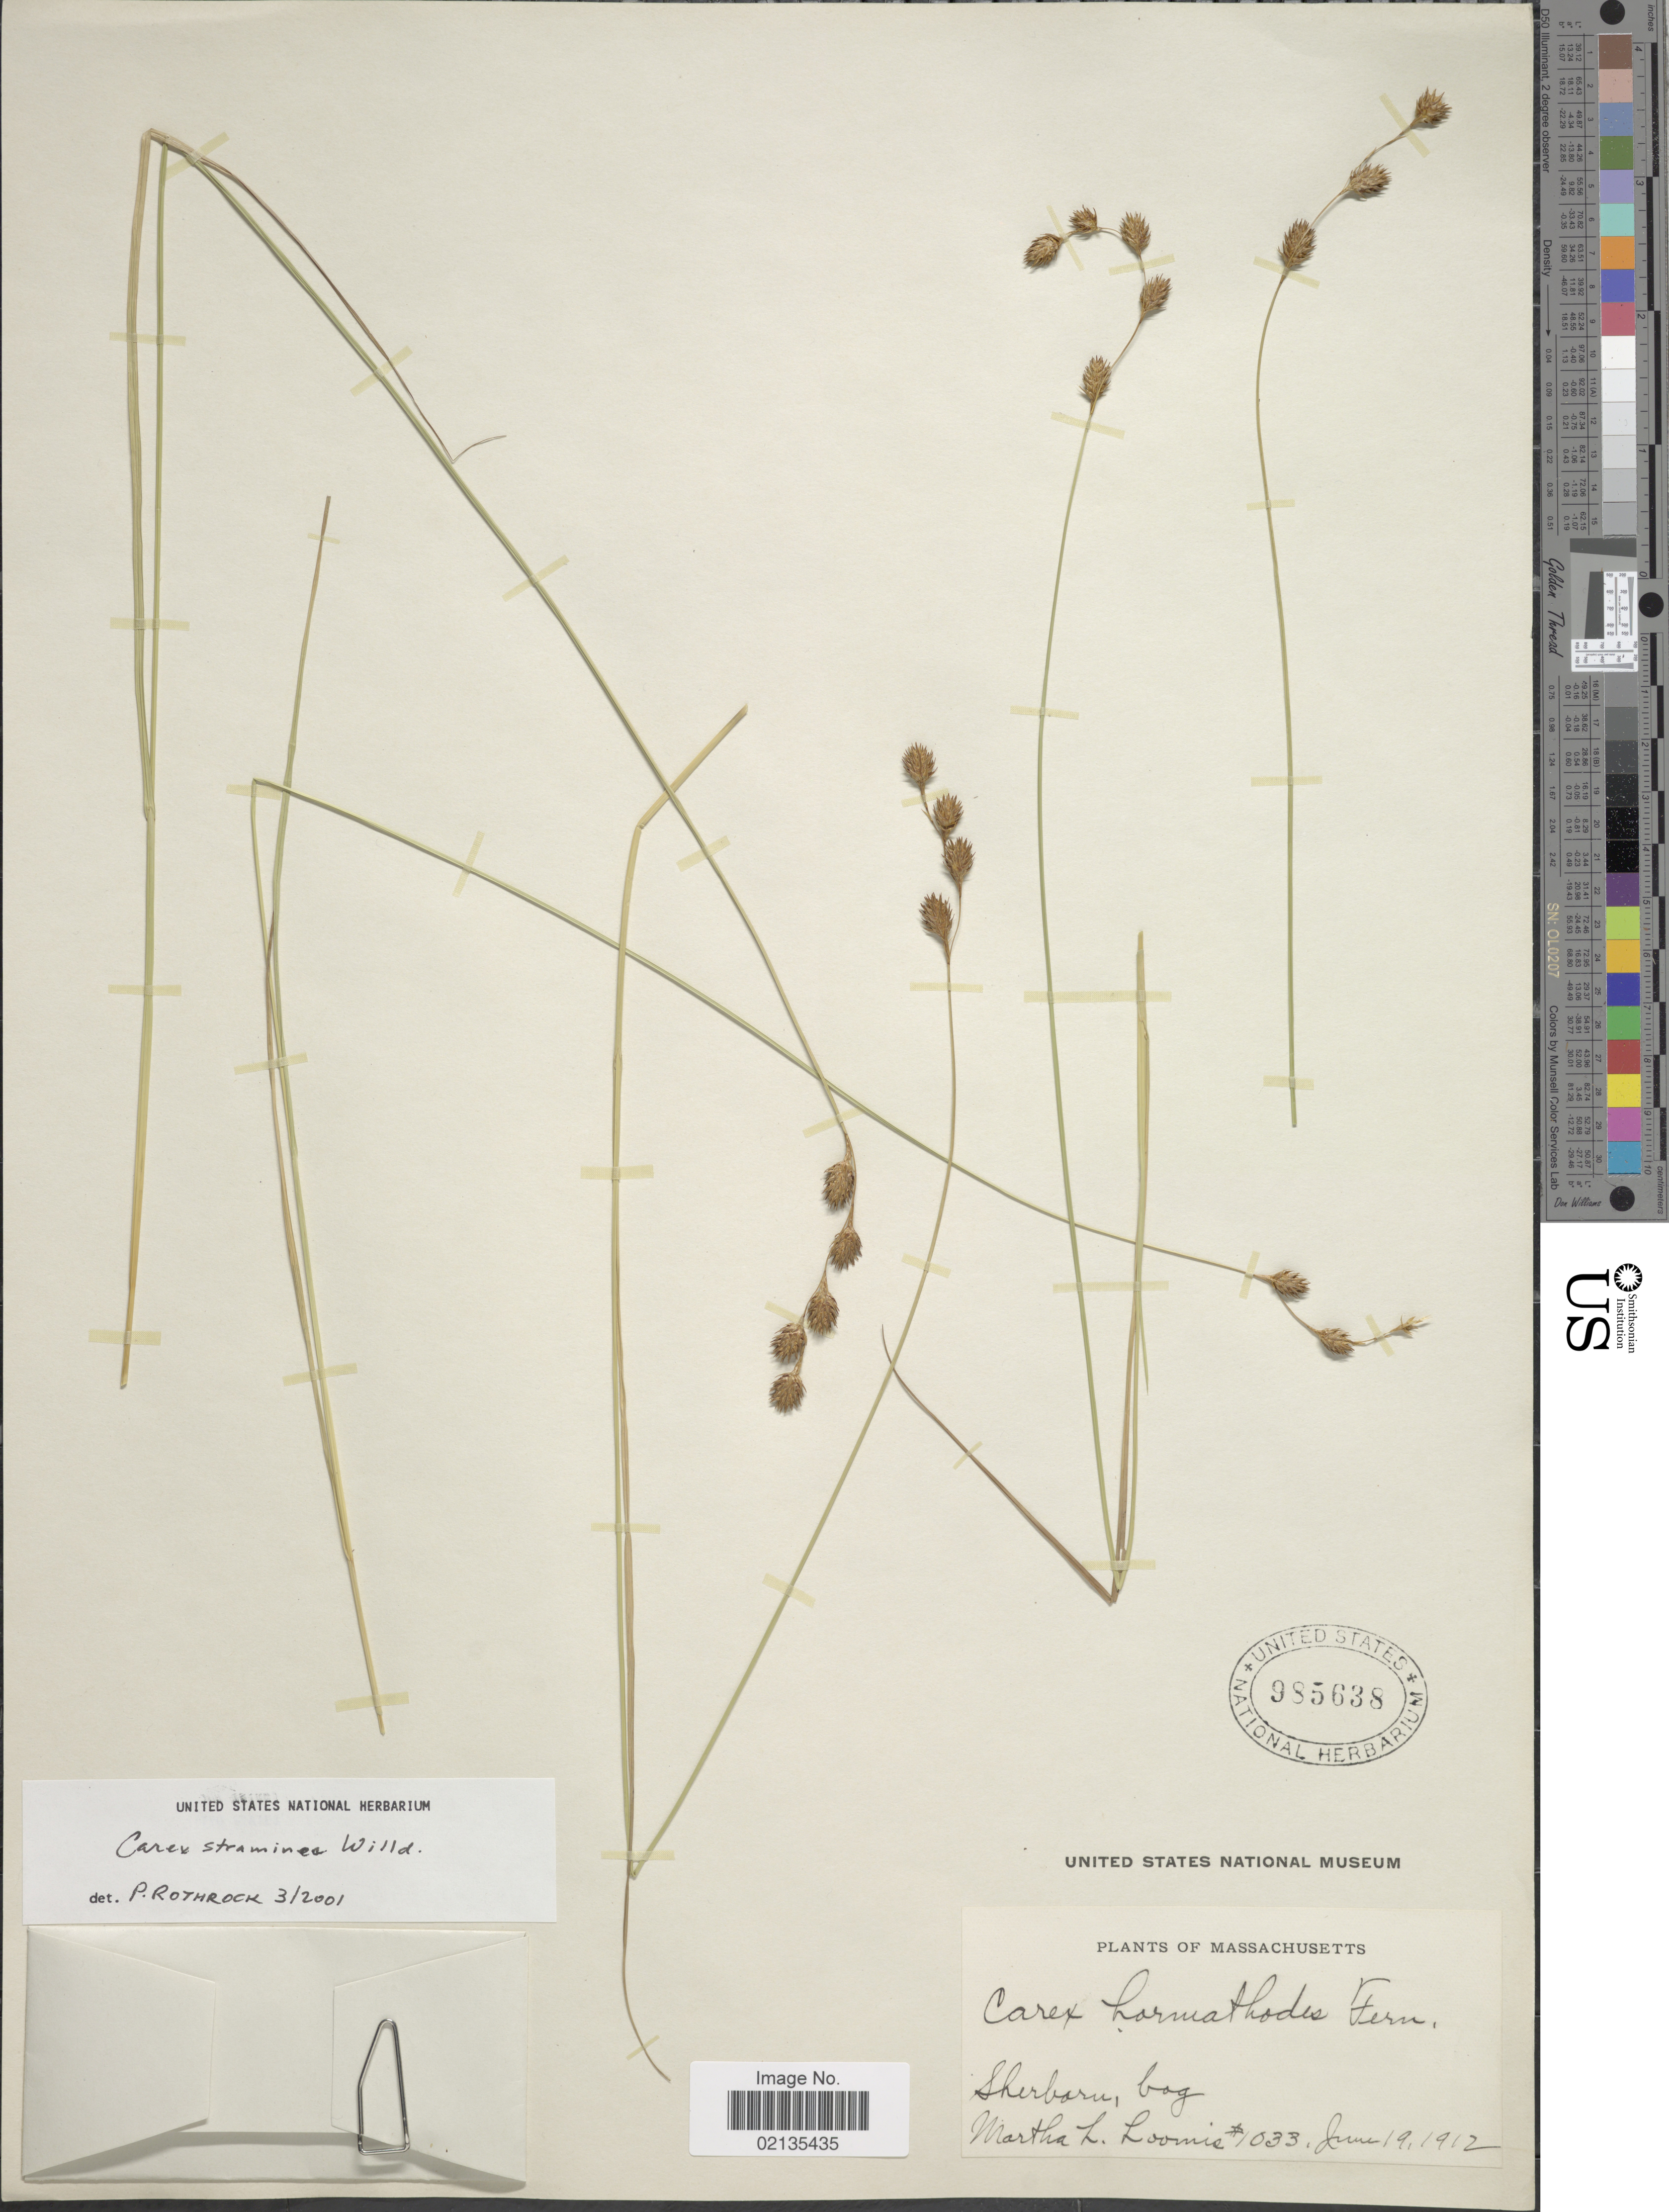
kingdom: Plantae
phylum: Tracheophyta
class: Liliopsida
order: Poales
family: Cyperaceae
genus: Carex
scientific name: Carex straminea Willd ex Schkuhr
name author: Willd. ex Schkuhr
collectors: M. L. Loomis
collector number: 1033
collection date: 1912-06-19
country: United States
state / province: Massachusetts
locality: Sherborn, bog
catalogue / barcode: US 985638